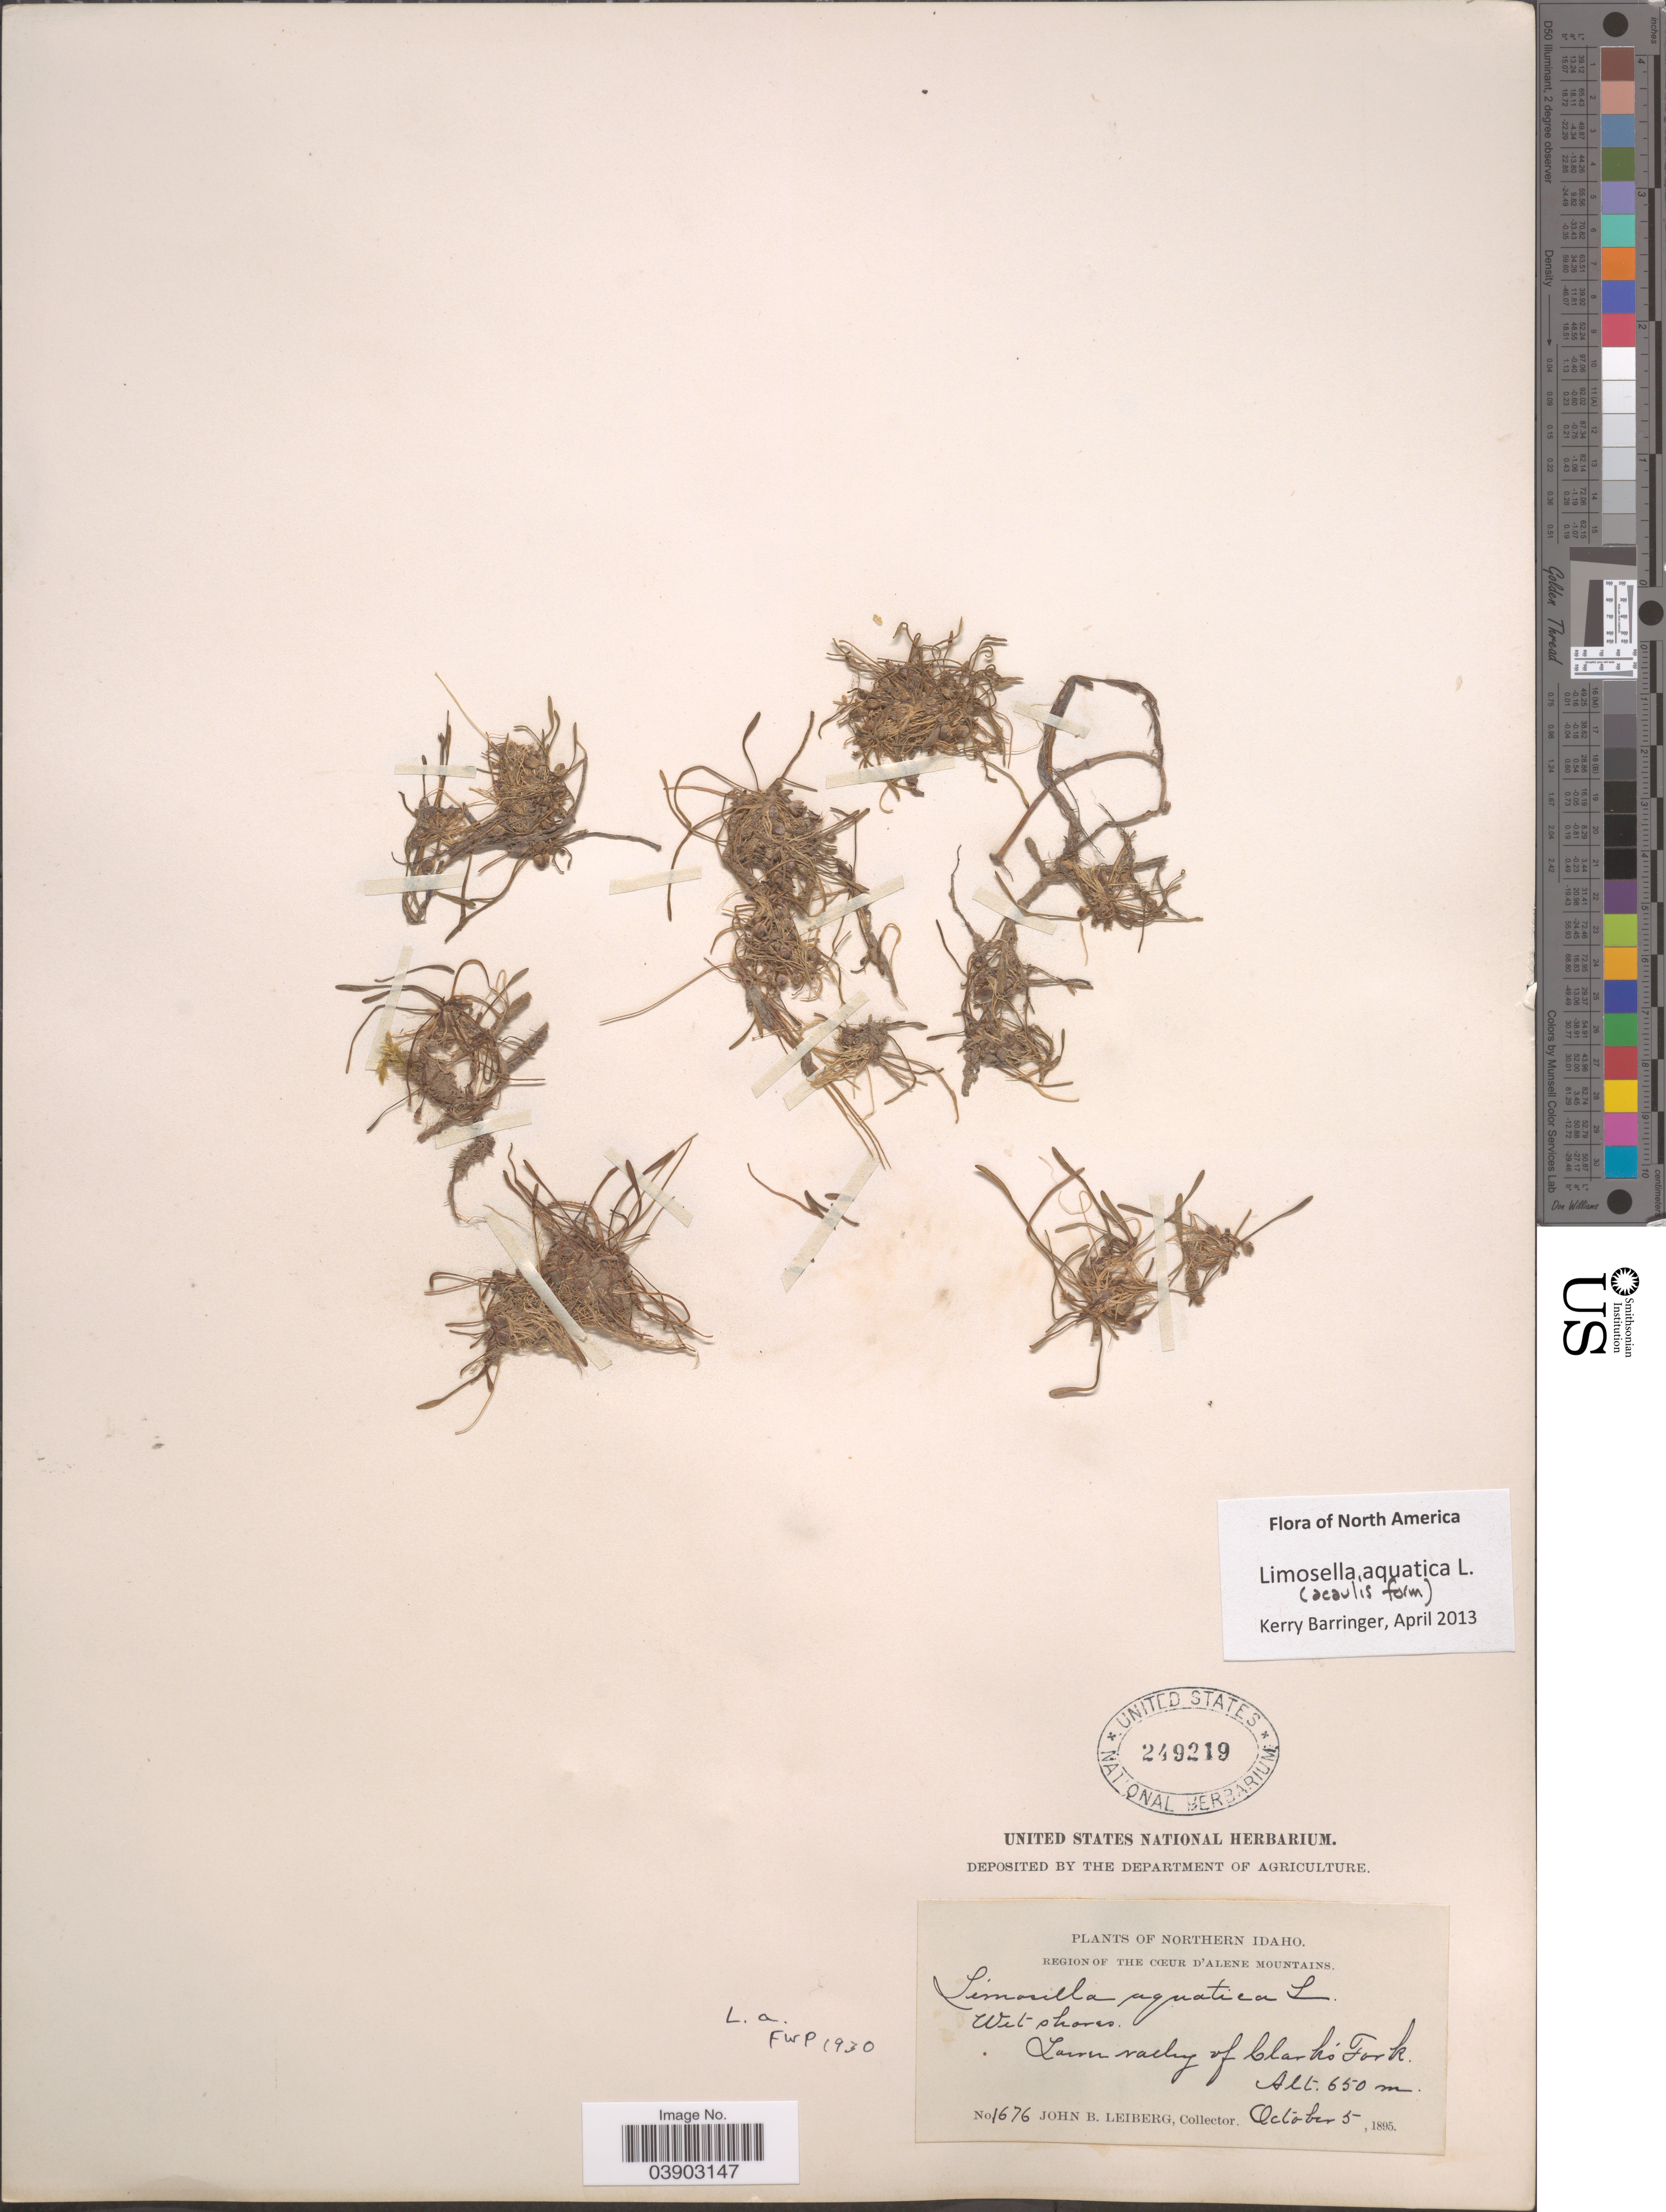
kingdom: Plantae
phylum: Tracheophyta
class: Magnoliopsida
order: Lamiales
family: Scrophulariaceae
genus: Limosella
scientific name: Limosella aquatica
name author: L.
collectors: J. B. Leiberg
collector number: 1676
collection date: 1895-10-05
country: United States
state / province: Idaho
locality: Northern Idaho. Region of the Cœur D'Alene Mountains. Lower valley of Clark's Fork.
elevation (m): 650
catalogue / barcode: US 249219